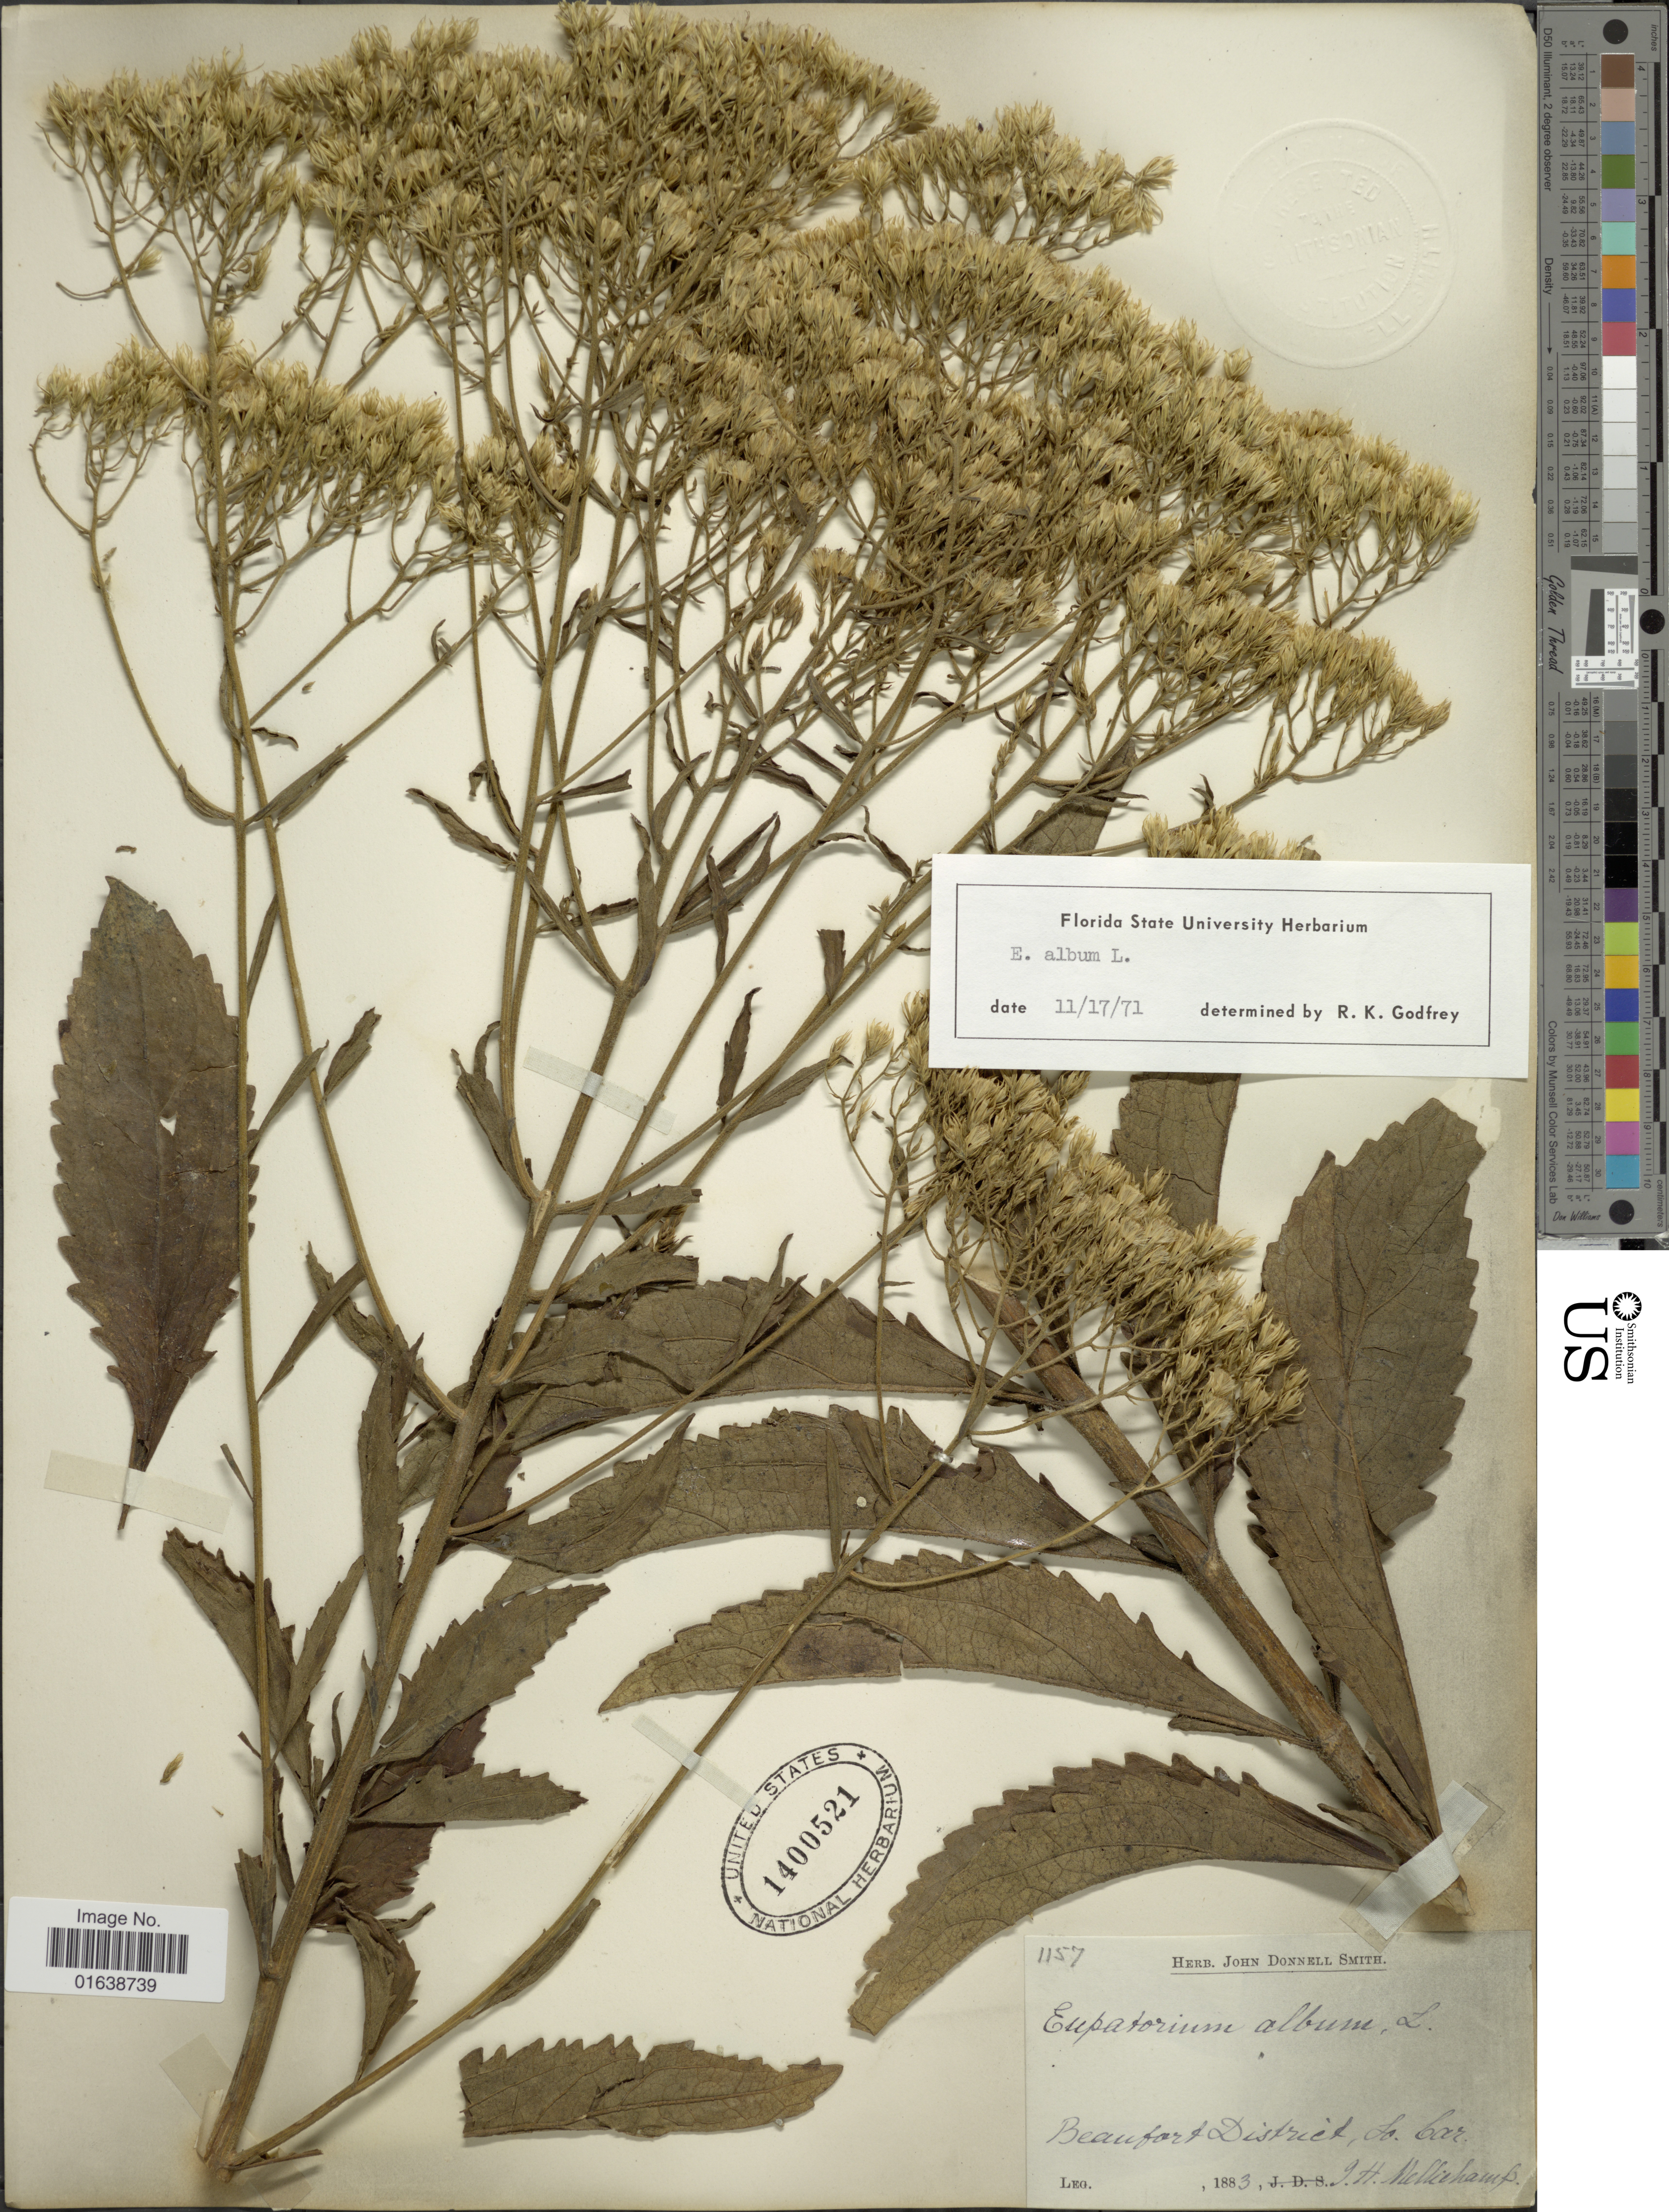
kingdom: Plantae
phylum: Tracheophyta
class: Magnoliopsida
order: Asterales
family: Asteraceae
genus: Eupatorium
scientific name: Eupatorium album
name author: L.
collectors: J. H. Mellichamp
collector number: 1157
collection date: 1883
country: United States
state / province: South Carolina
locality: Beauford District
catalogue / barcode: US 1400521